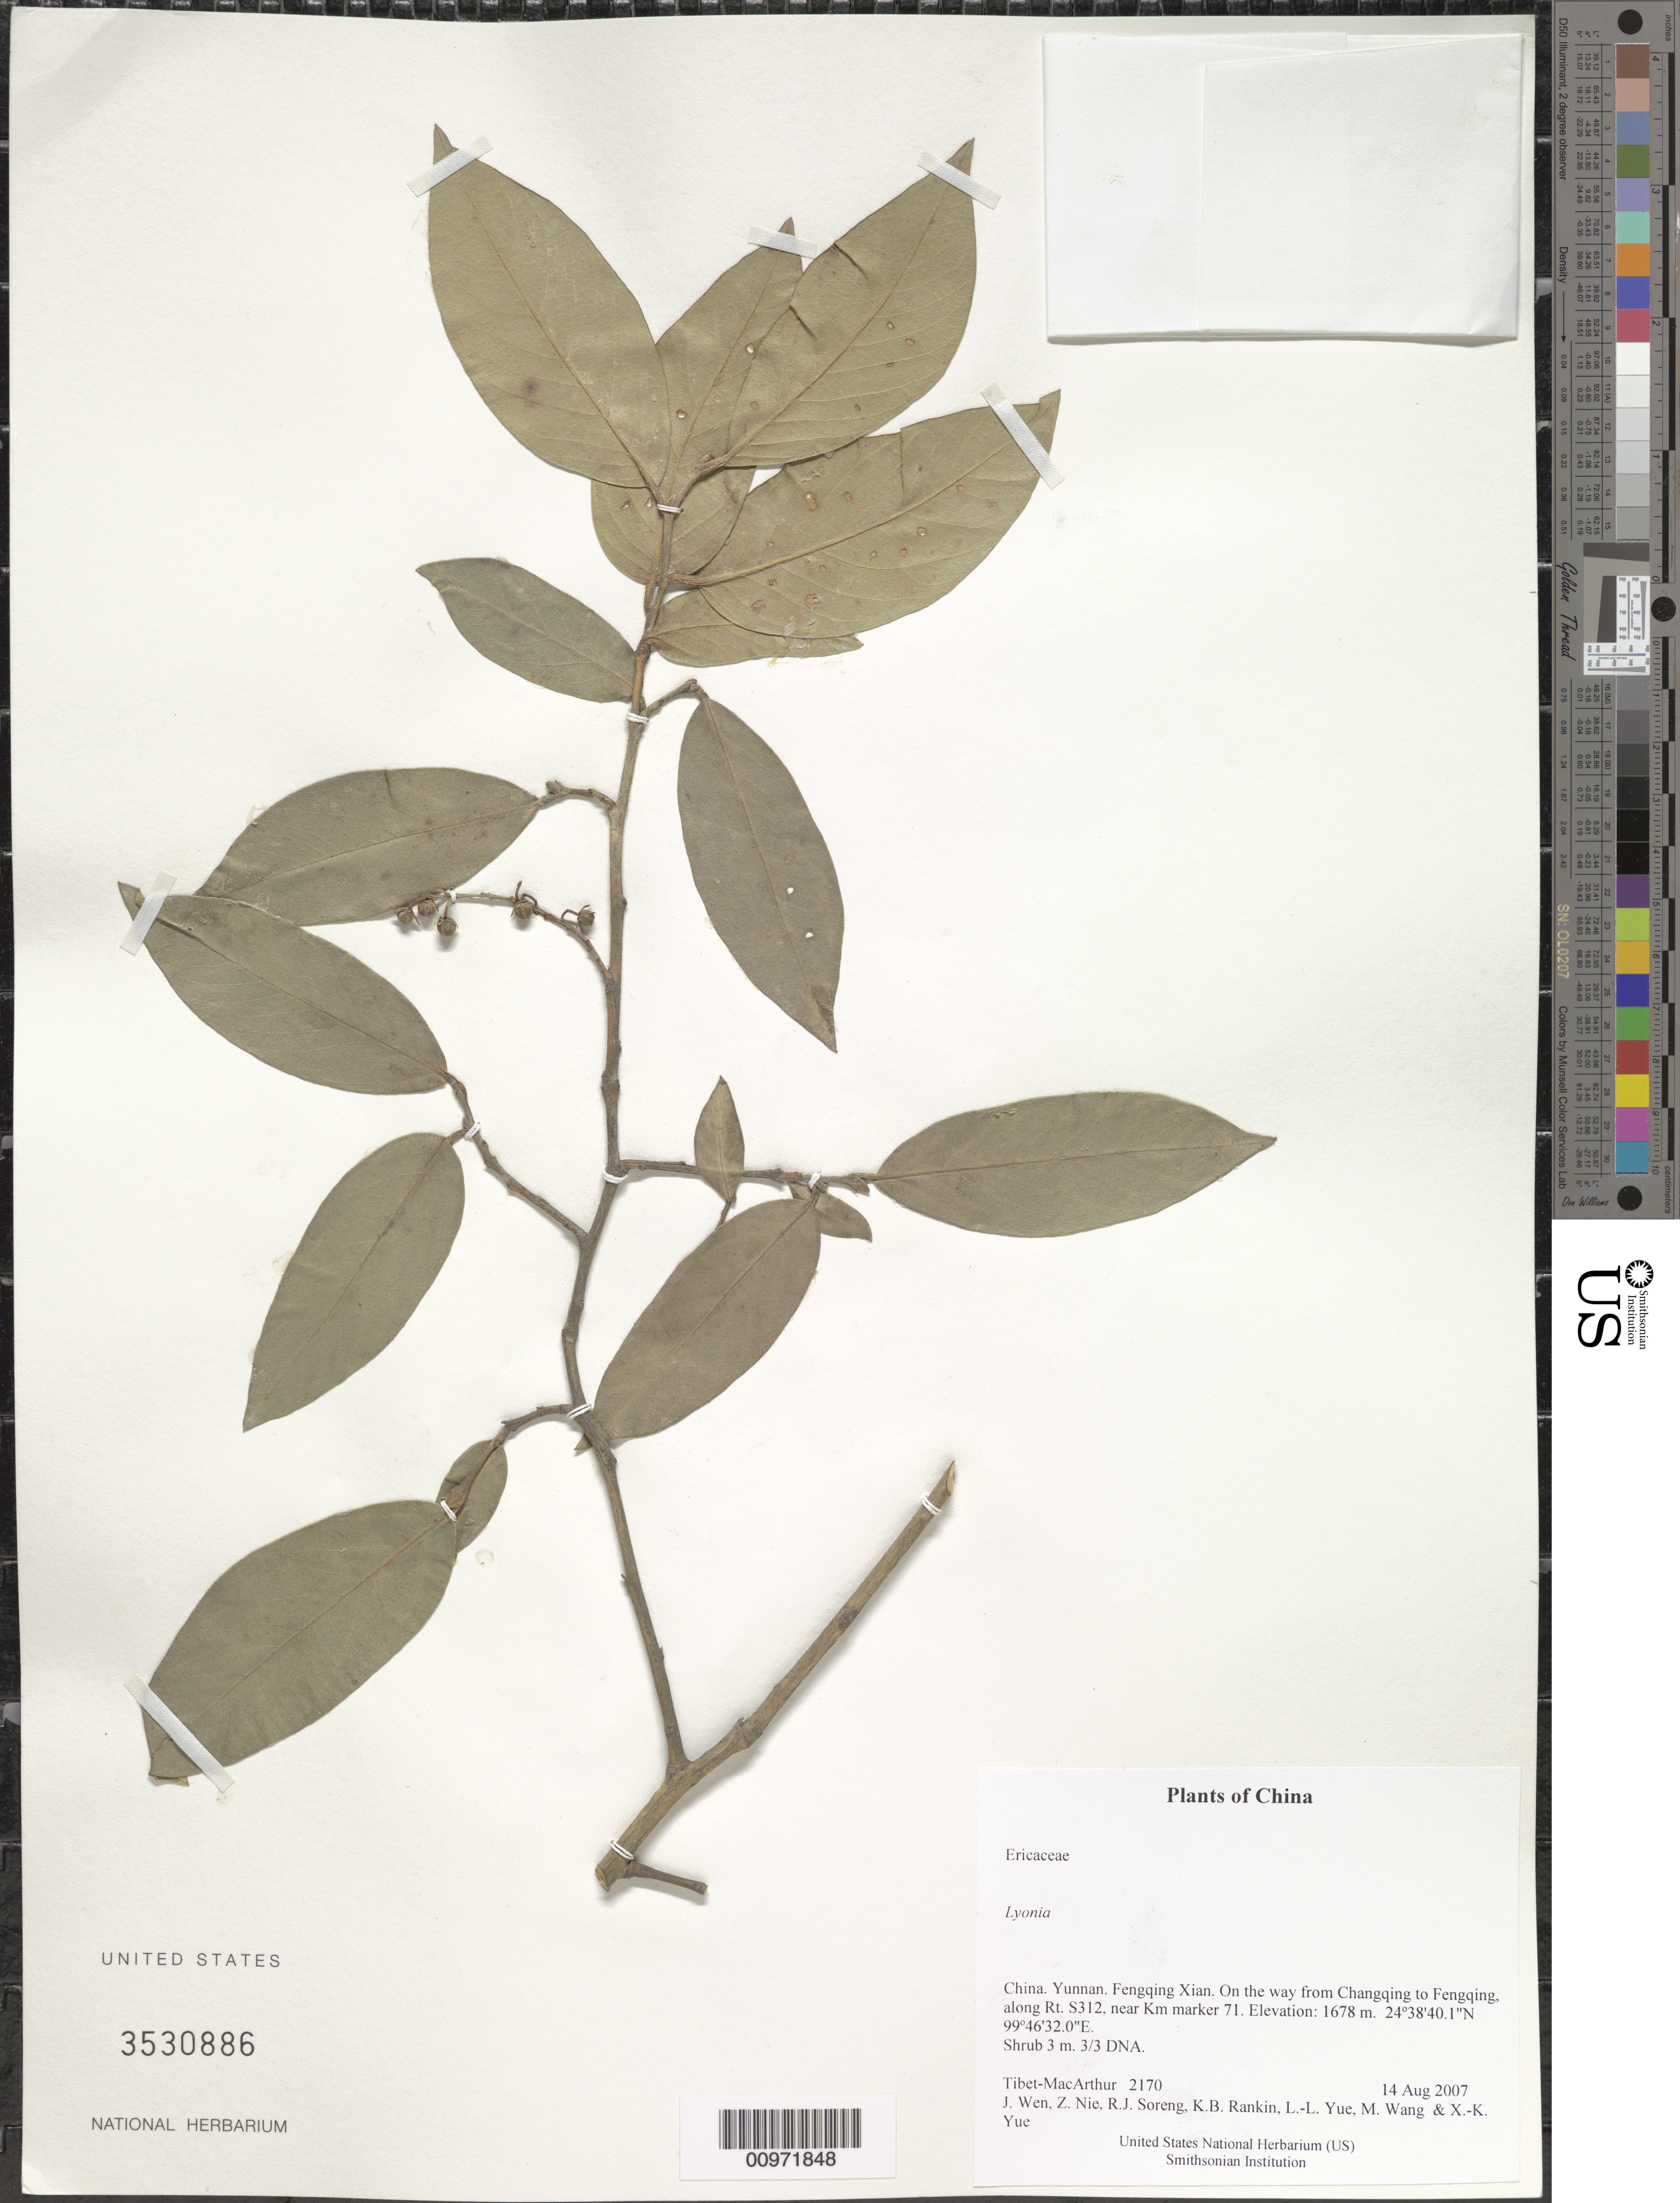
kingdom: Plantae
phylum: Tracheophyta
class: Magnoliopsida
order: Ericales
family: Ericaceae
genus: Lyonia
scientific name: Lyonia sp.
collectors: Tibet-MacArthur, J. Wen, Z. Nie, R. J. Soreng, K. Rankin, L. Yue, M. Wang & X. Yue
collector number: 2170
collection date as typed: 14 Aug 2007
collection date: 2007-08-14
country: China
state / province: Yunnan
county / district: Fengqing Xian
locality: On the way from Changqing to Fengqing, along Rt. S312, near Km marker 71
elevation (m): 1678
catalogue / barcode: US 3530886